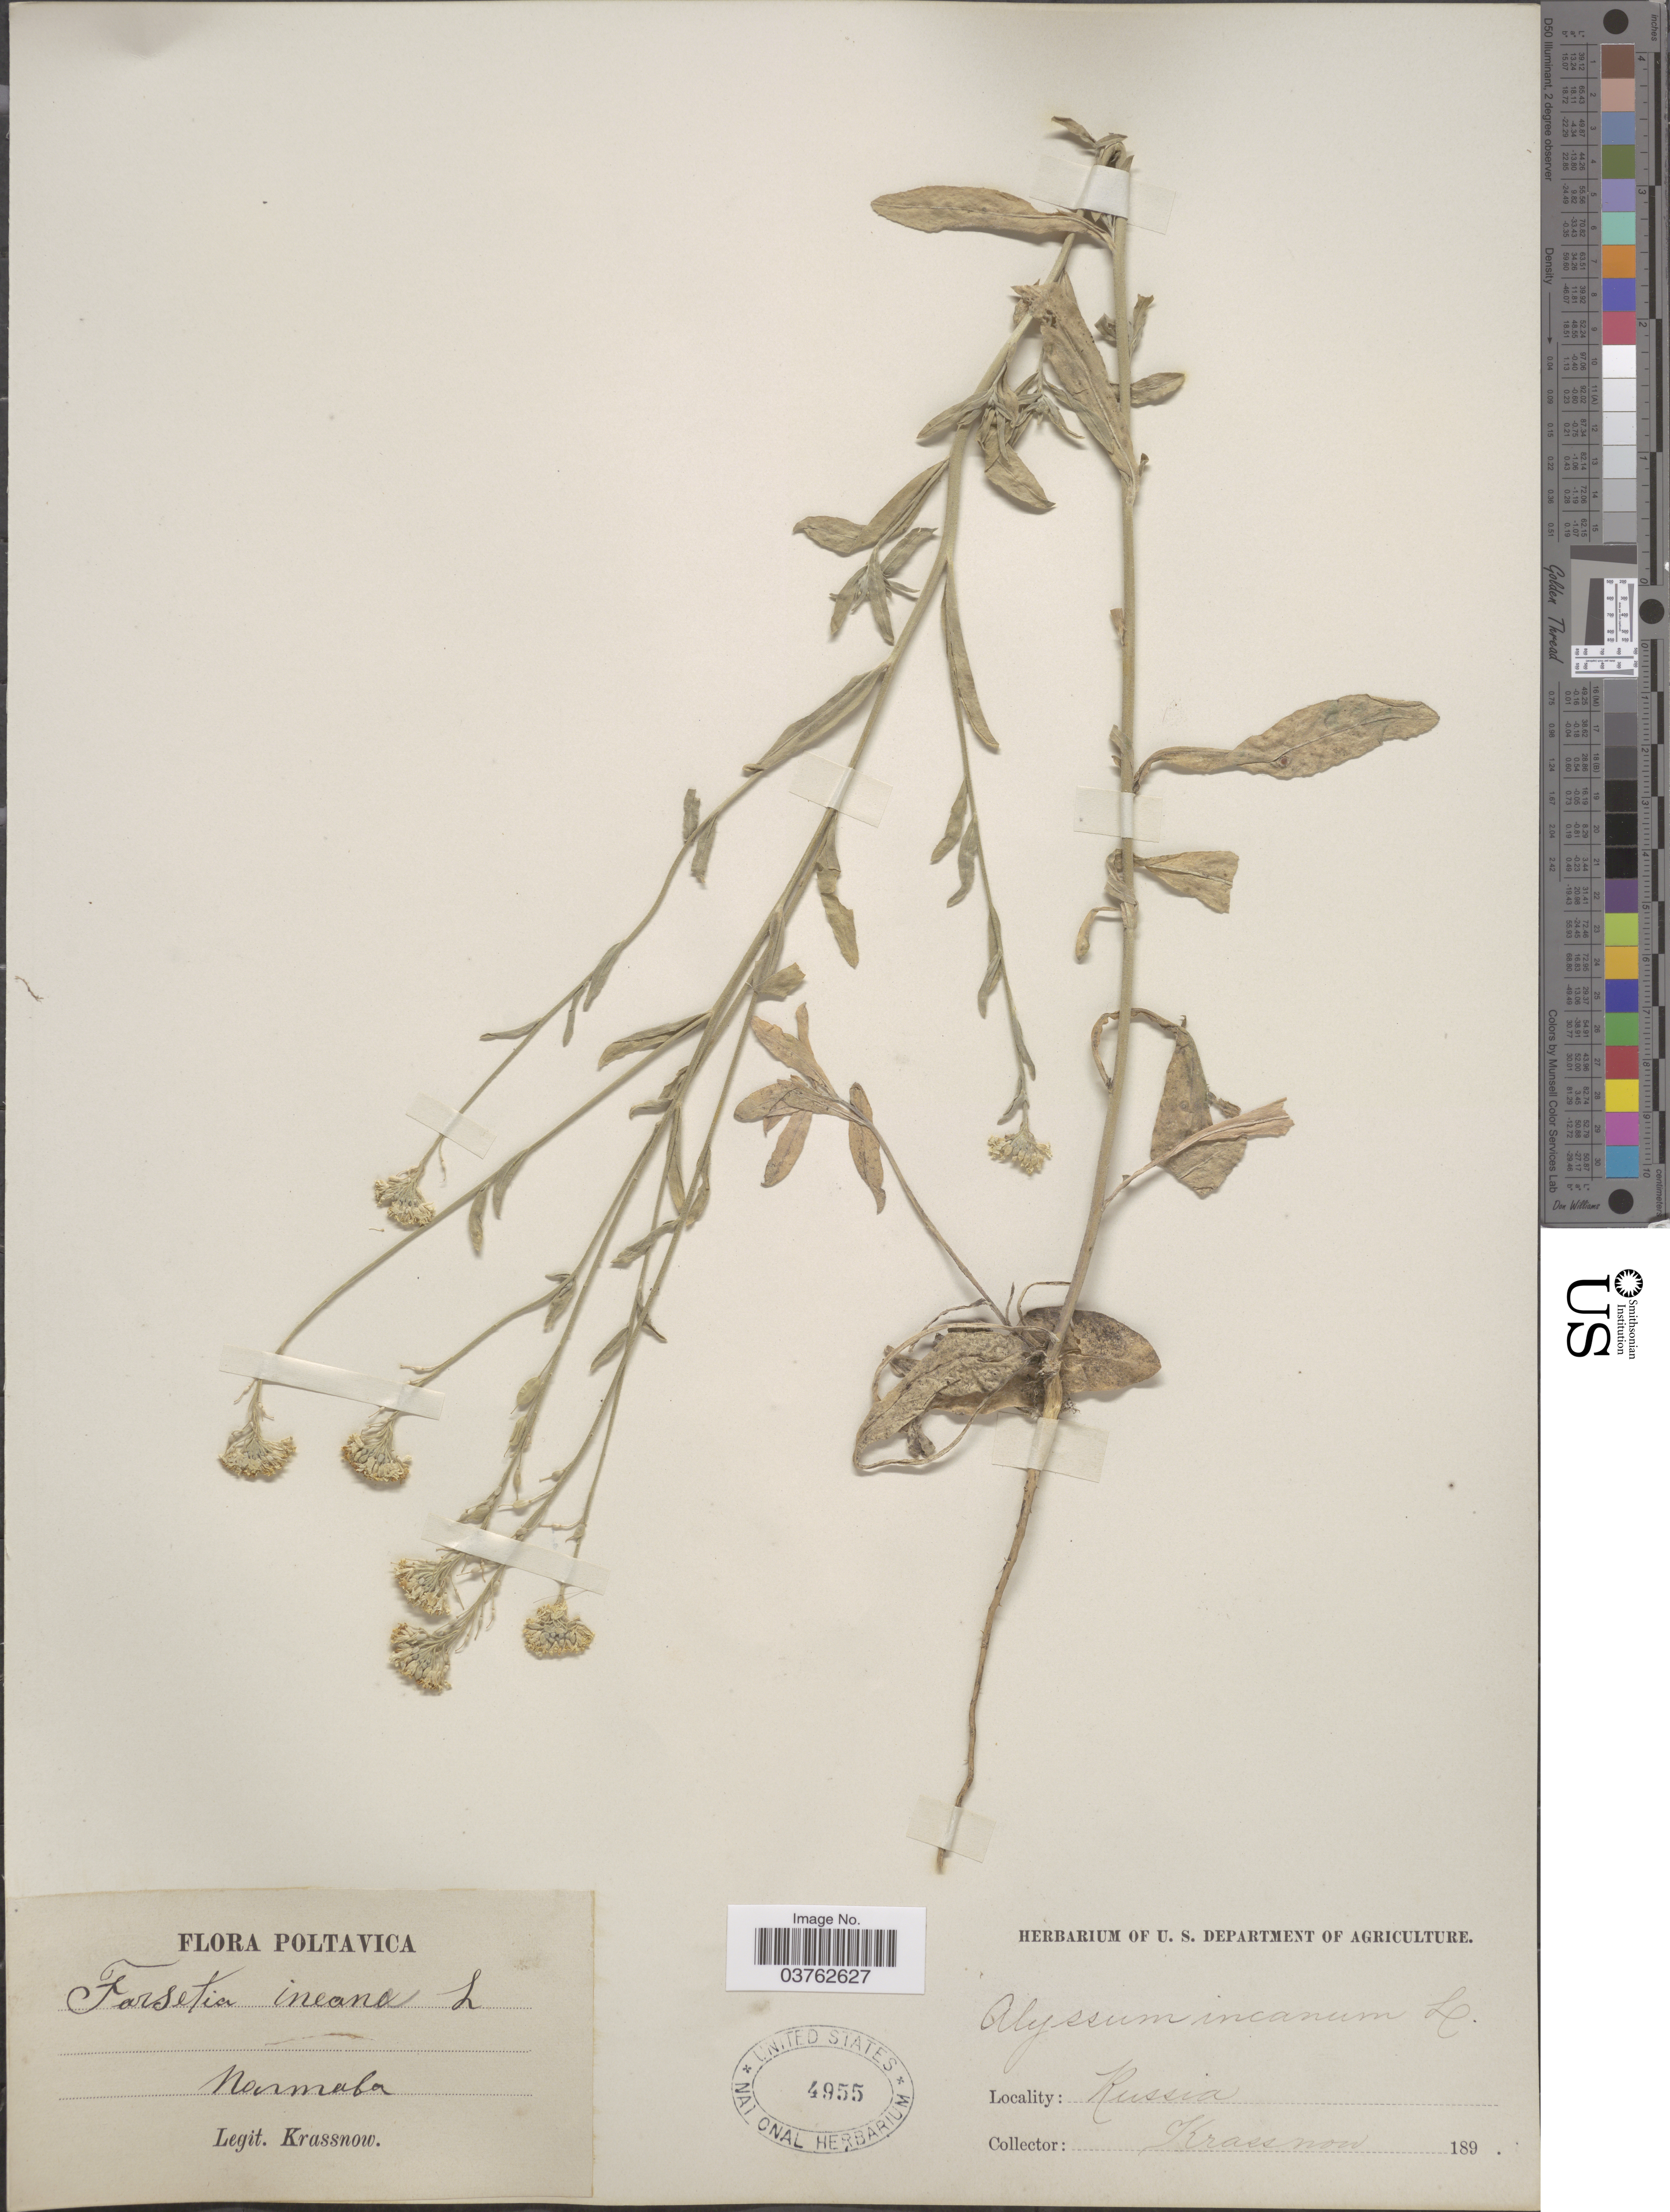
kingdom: Plantae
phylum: Tracheophyta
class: Magnoliopsida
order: Brassicales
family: Brassicaceae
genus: Berteroa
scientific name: Berteroa incana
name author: (L.) DC.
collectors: -. Krassnow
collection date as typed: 189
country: Ukraine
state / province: Poltava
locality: Poltava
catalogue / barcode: US 4955